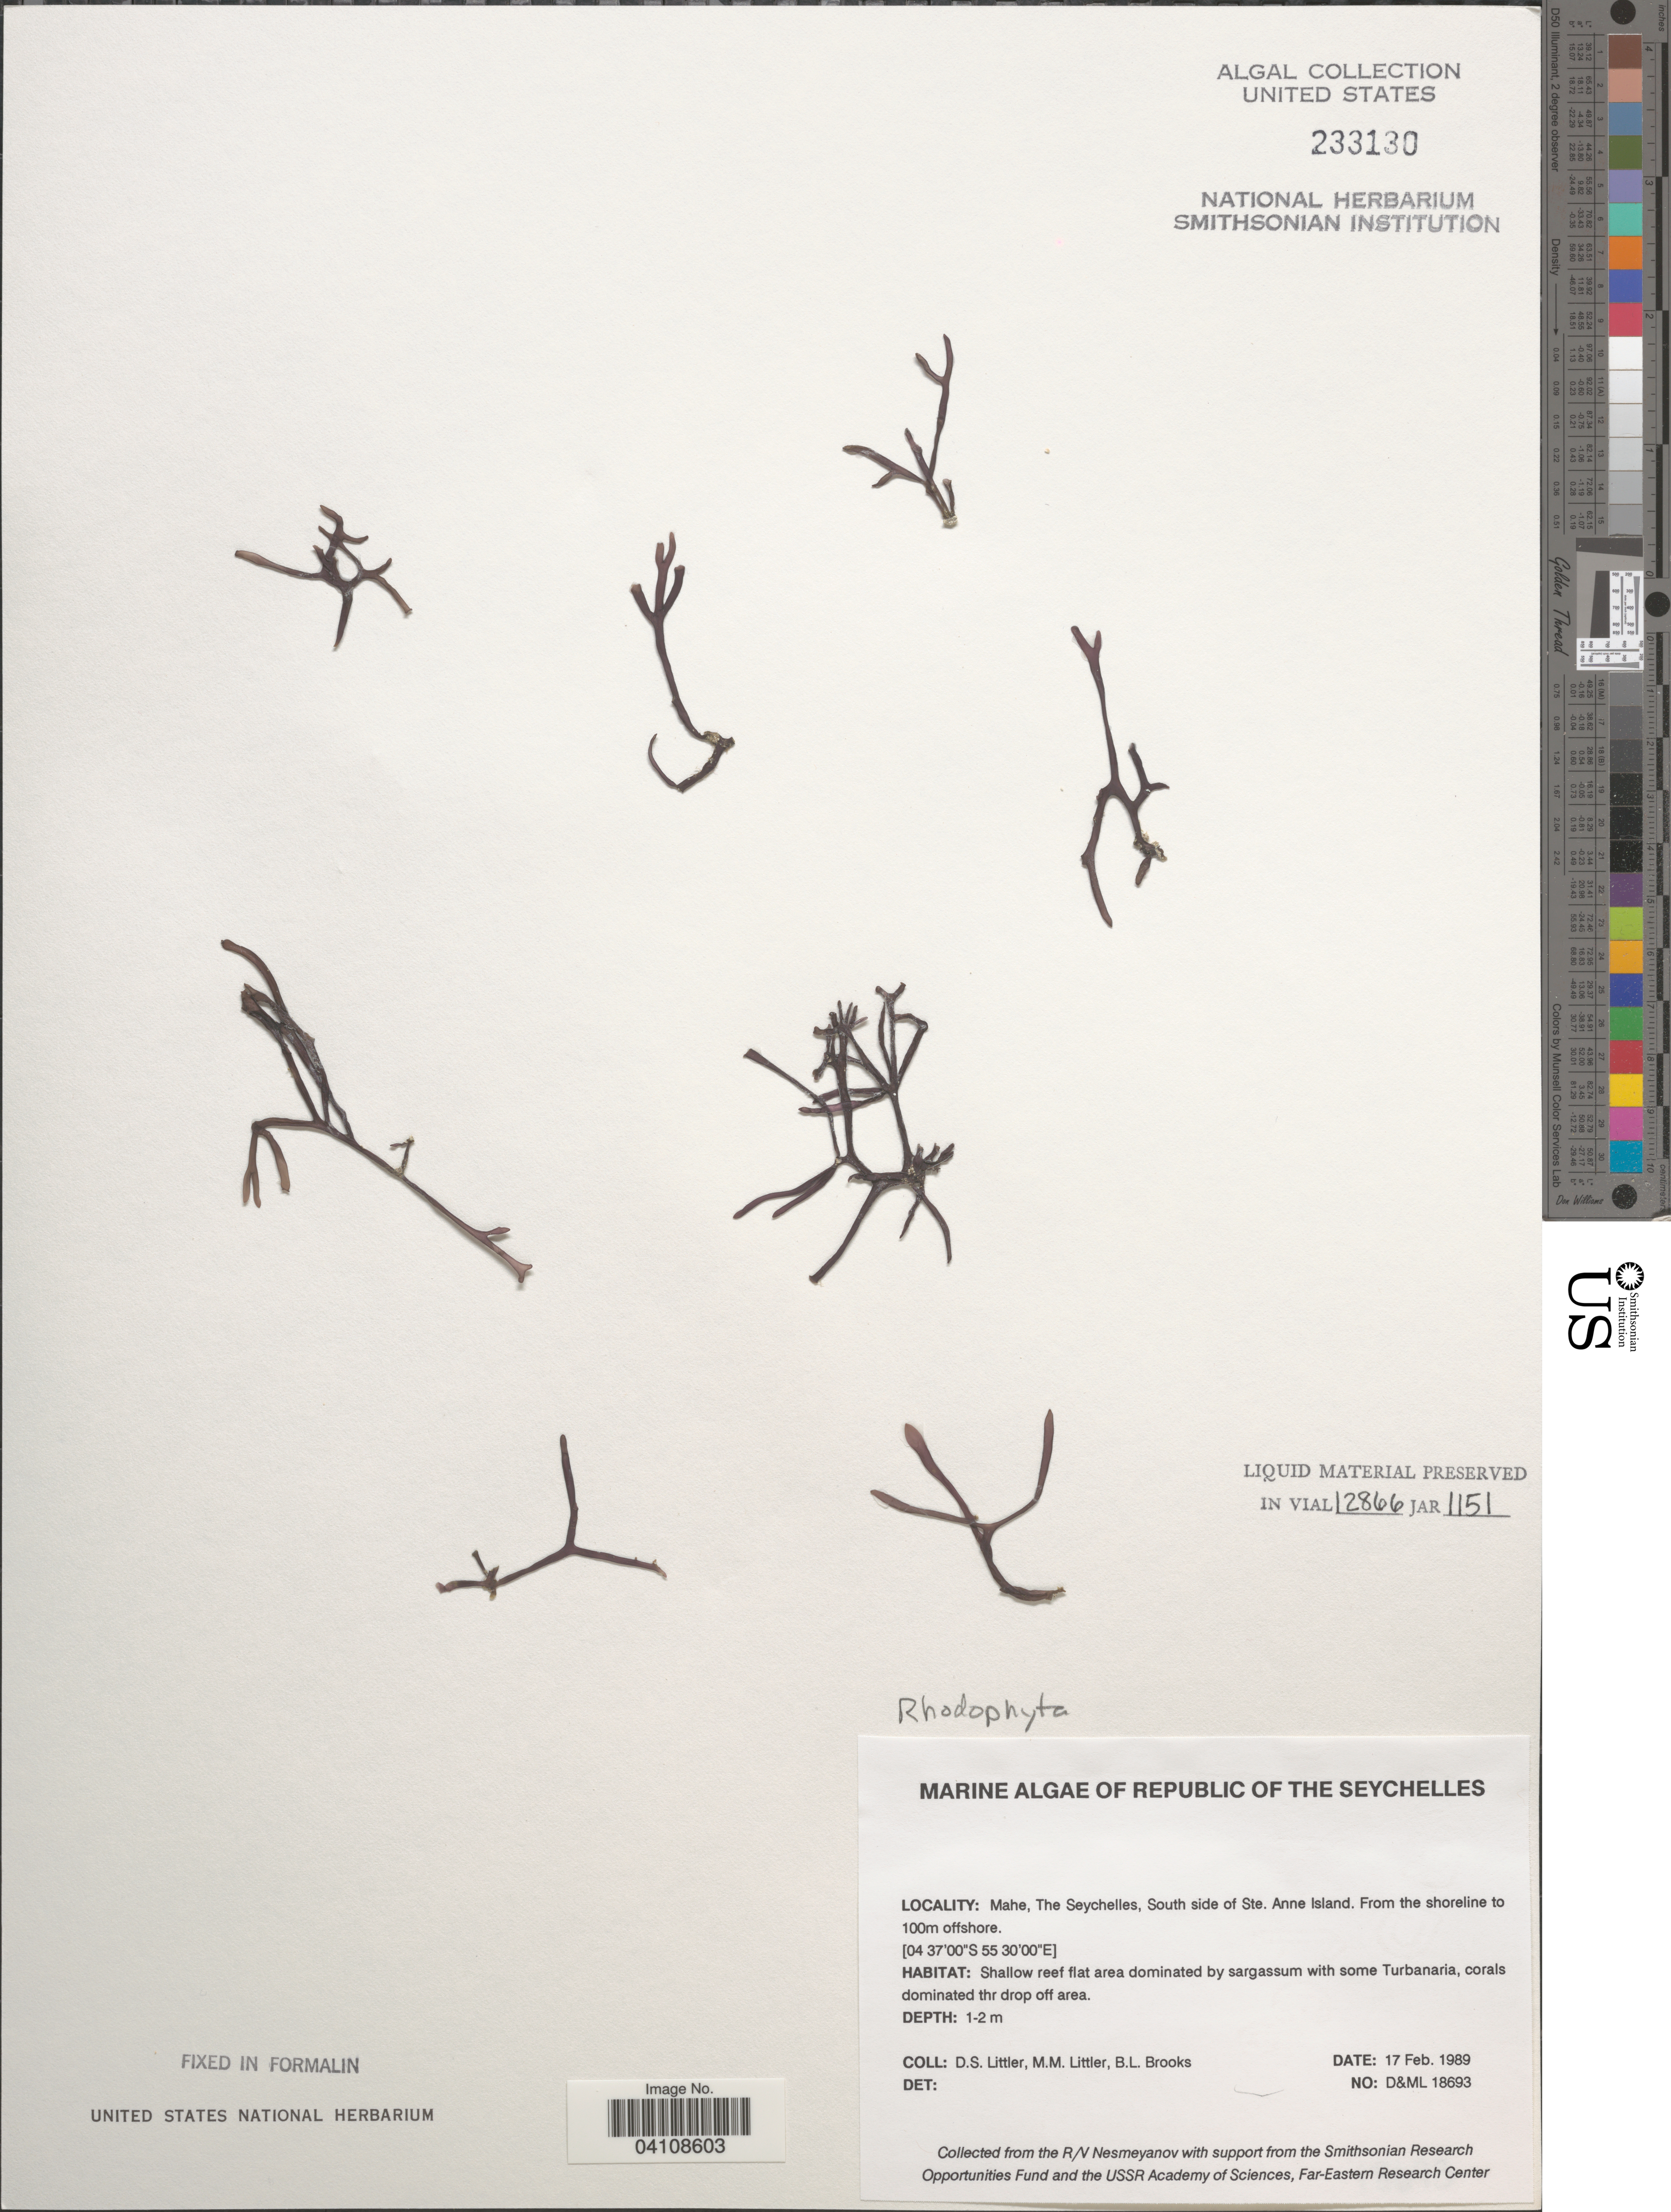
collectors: D. S. Littler & B. Brooks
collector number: D&ML18693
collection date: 1989-02-17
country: Seychelles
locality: Republic of The Seychelles. Mahe, South side of Ste. Anne Island. From the shoreline to 100m offshore.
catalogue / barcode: US 233130